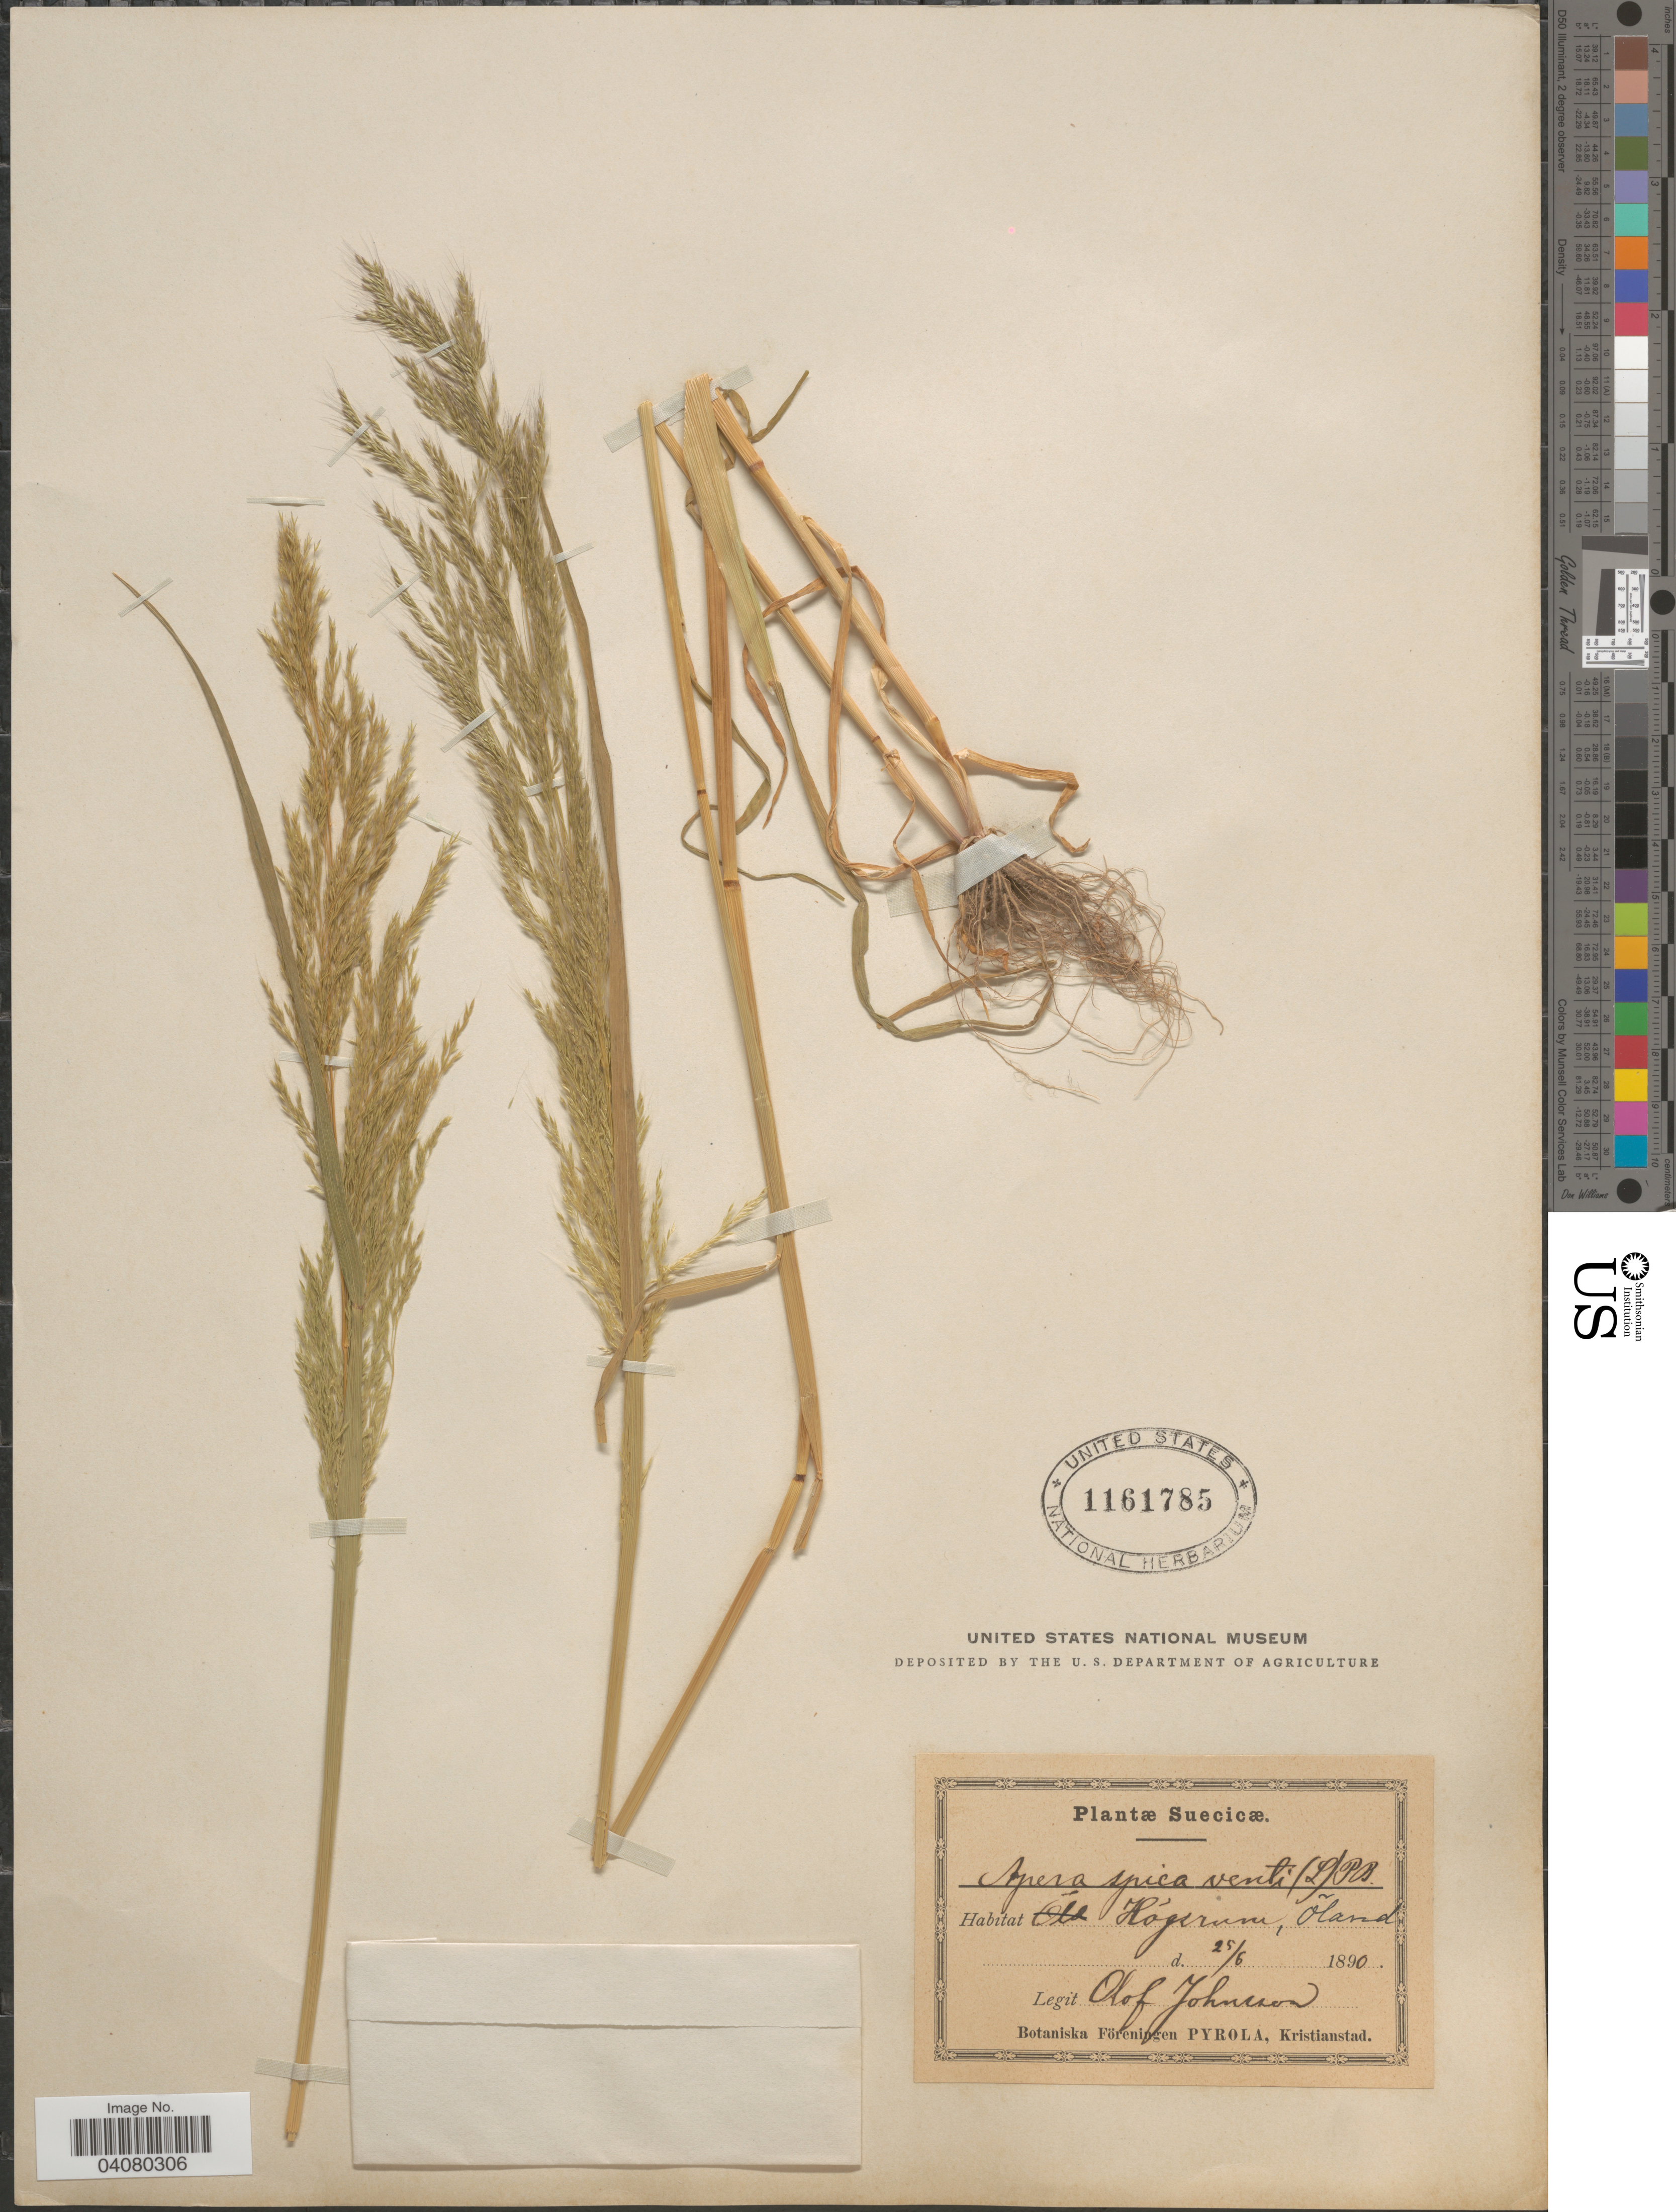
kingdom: Plantae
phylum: Tracheophyta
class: Liliopsida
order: Poales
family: Poaceae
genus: Apera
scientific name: Apera spica-venti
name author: (L.) P. Beauv.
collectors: O. Johnsson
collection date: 1890-06-25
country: Sweden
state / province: Kalmar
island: Oland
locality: Suecicæ. Hógerum, Öland.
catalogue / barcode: US 1161785